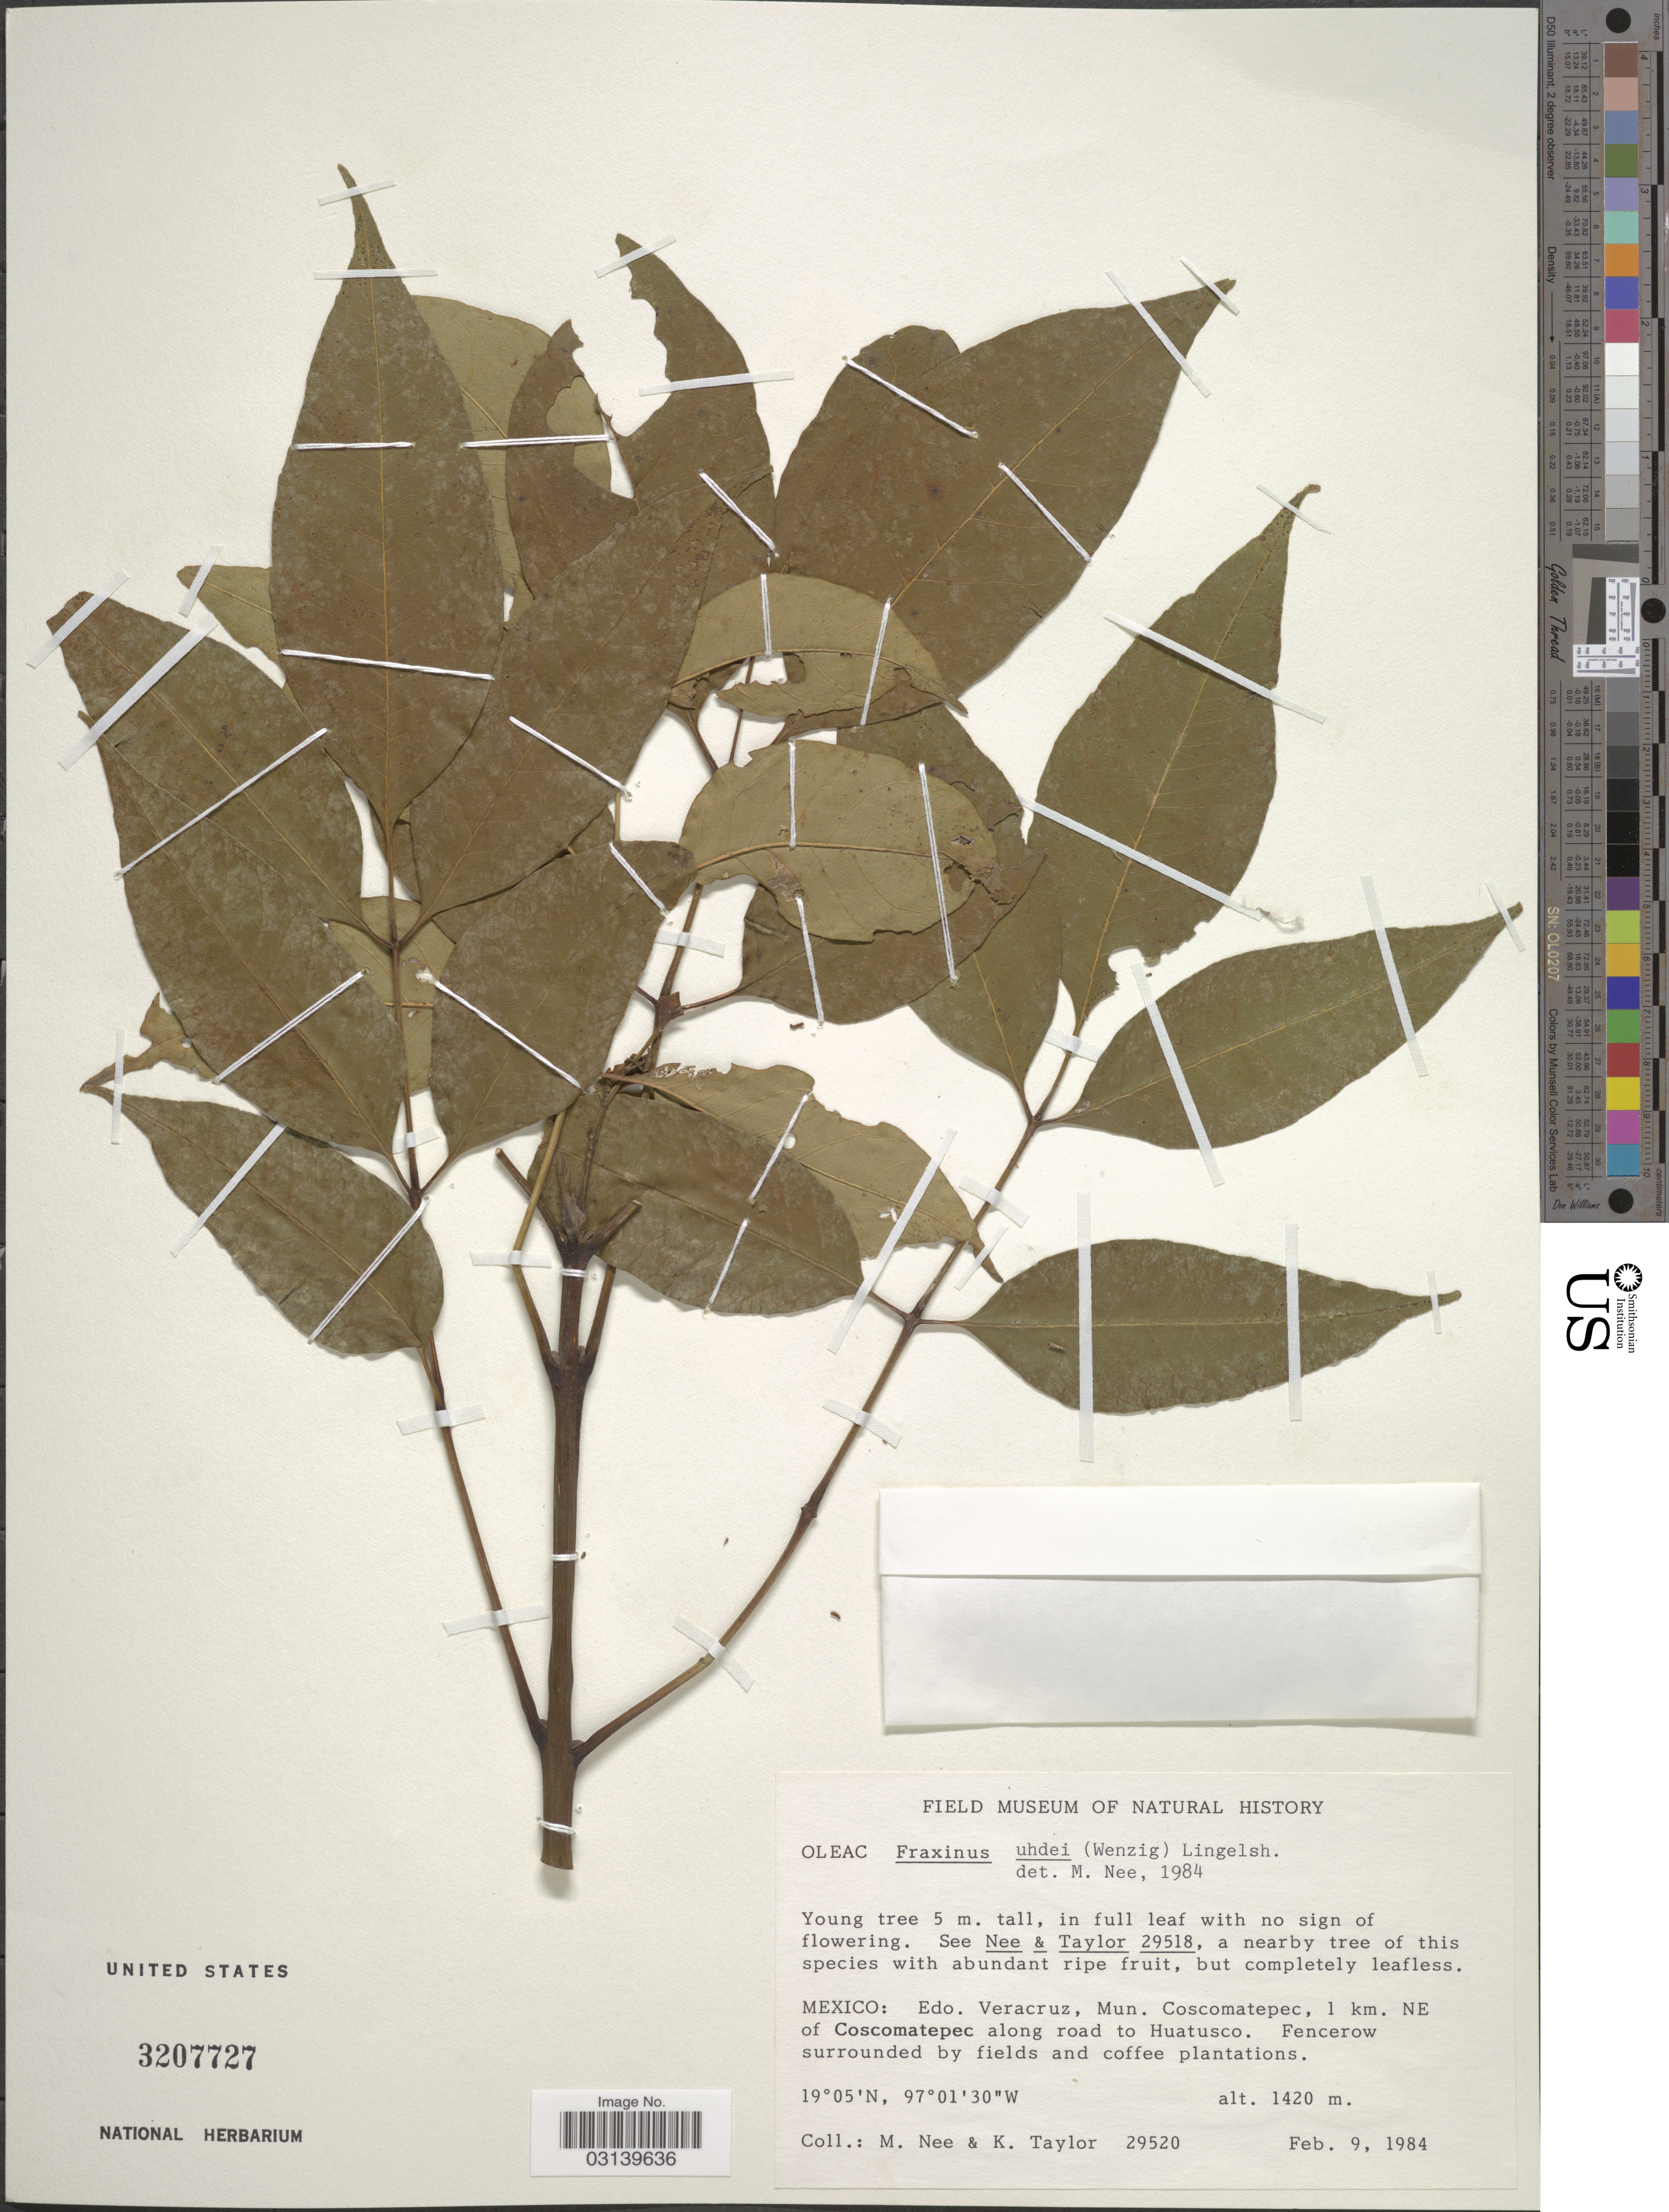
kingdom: Plantae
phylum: Tracheophyta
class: Magnoliopsida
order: Lamiales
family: Oleaceae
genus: Fraxinus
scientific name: Fraxinus uhdei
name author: (Wenz.) Lingelsh.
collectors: M. Nee & K. Taylor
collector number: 29520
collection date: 1984-02-09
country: Mexico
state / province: Veracruz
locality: Veracruz, Mun. Coscomatepec, 1 km. NE of Coscomatepec along road to Huatusco. Fencerow surrounded by fields and coffee plantations.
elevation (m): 1420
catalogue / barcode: US 3207727